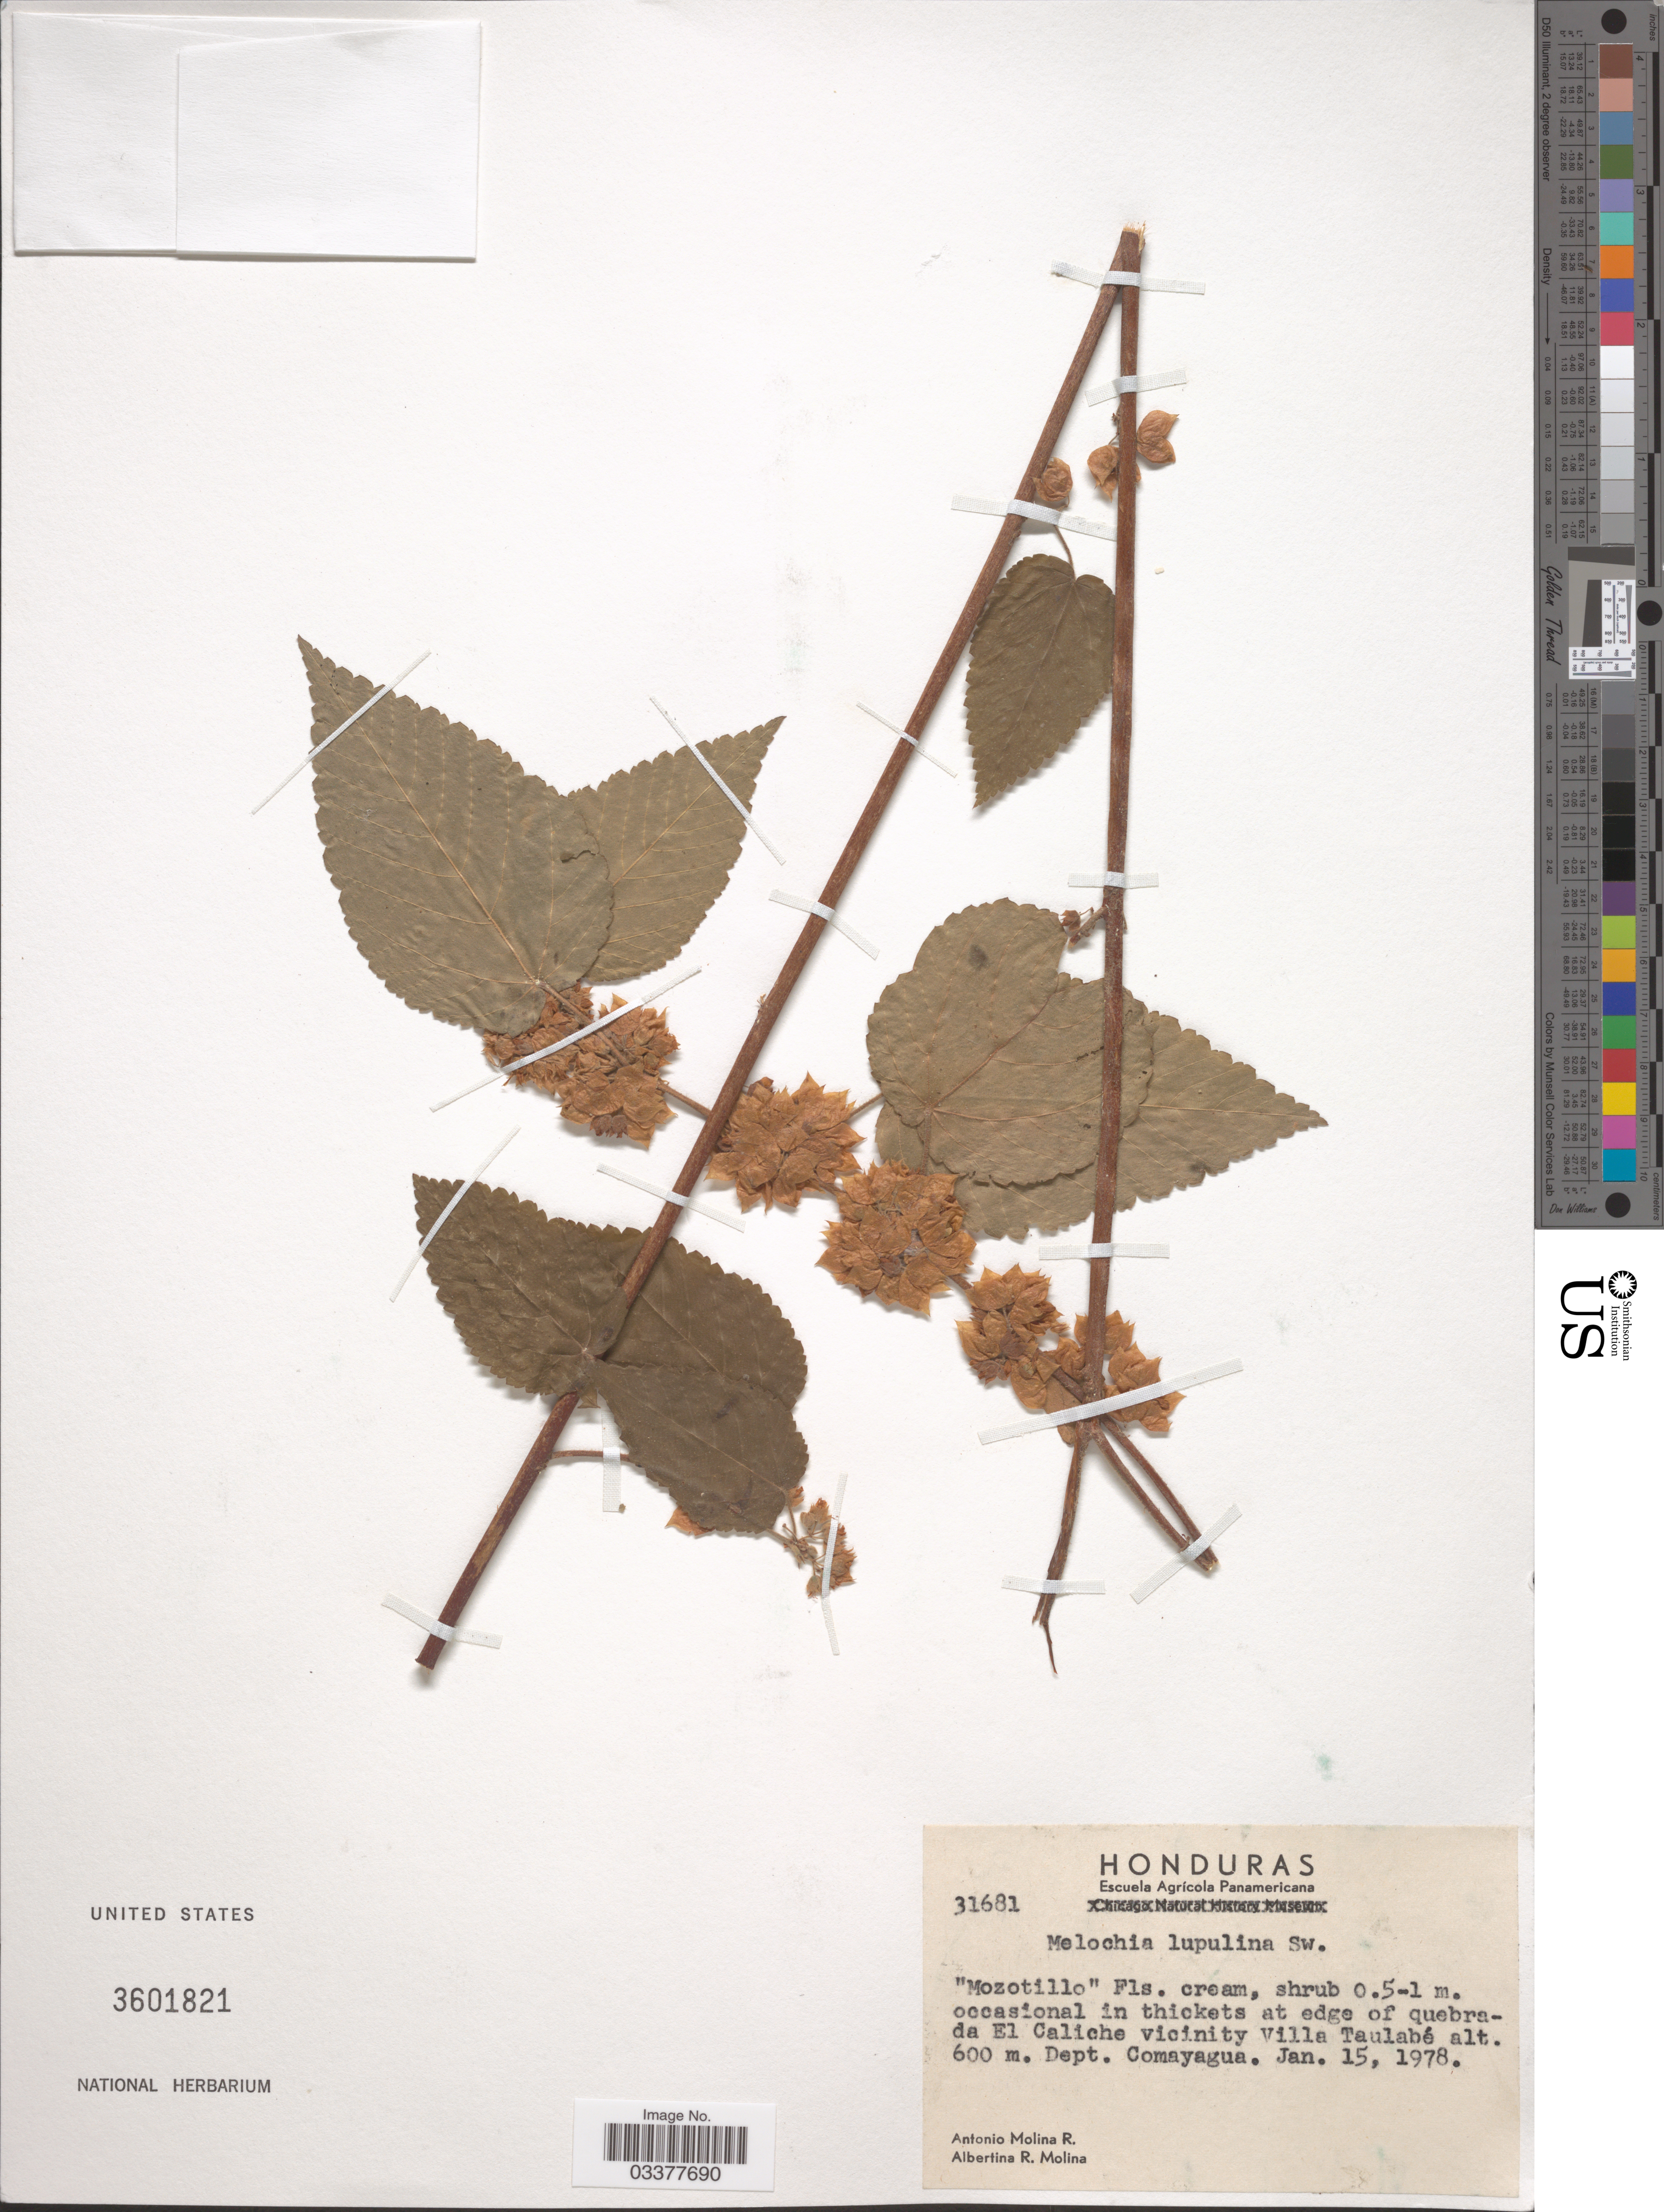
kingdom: Plantae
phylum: Tracheophyta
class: Magnoliopsida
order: Malvales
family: Malvaceae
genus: Melochia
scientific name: Melochia lupulina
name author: Sw.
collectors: A. Molina R. & A. R. Molina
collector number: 31681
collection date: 1978-01-15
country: Honduras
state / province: Comayagua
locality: At edge of quebrada El Caliche vicinity Villa Taulabé. Dept. Comayagua.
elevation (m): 600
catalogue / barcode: US 3601821